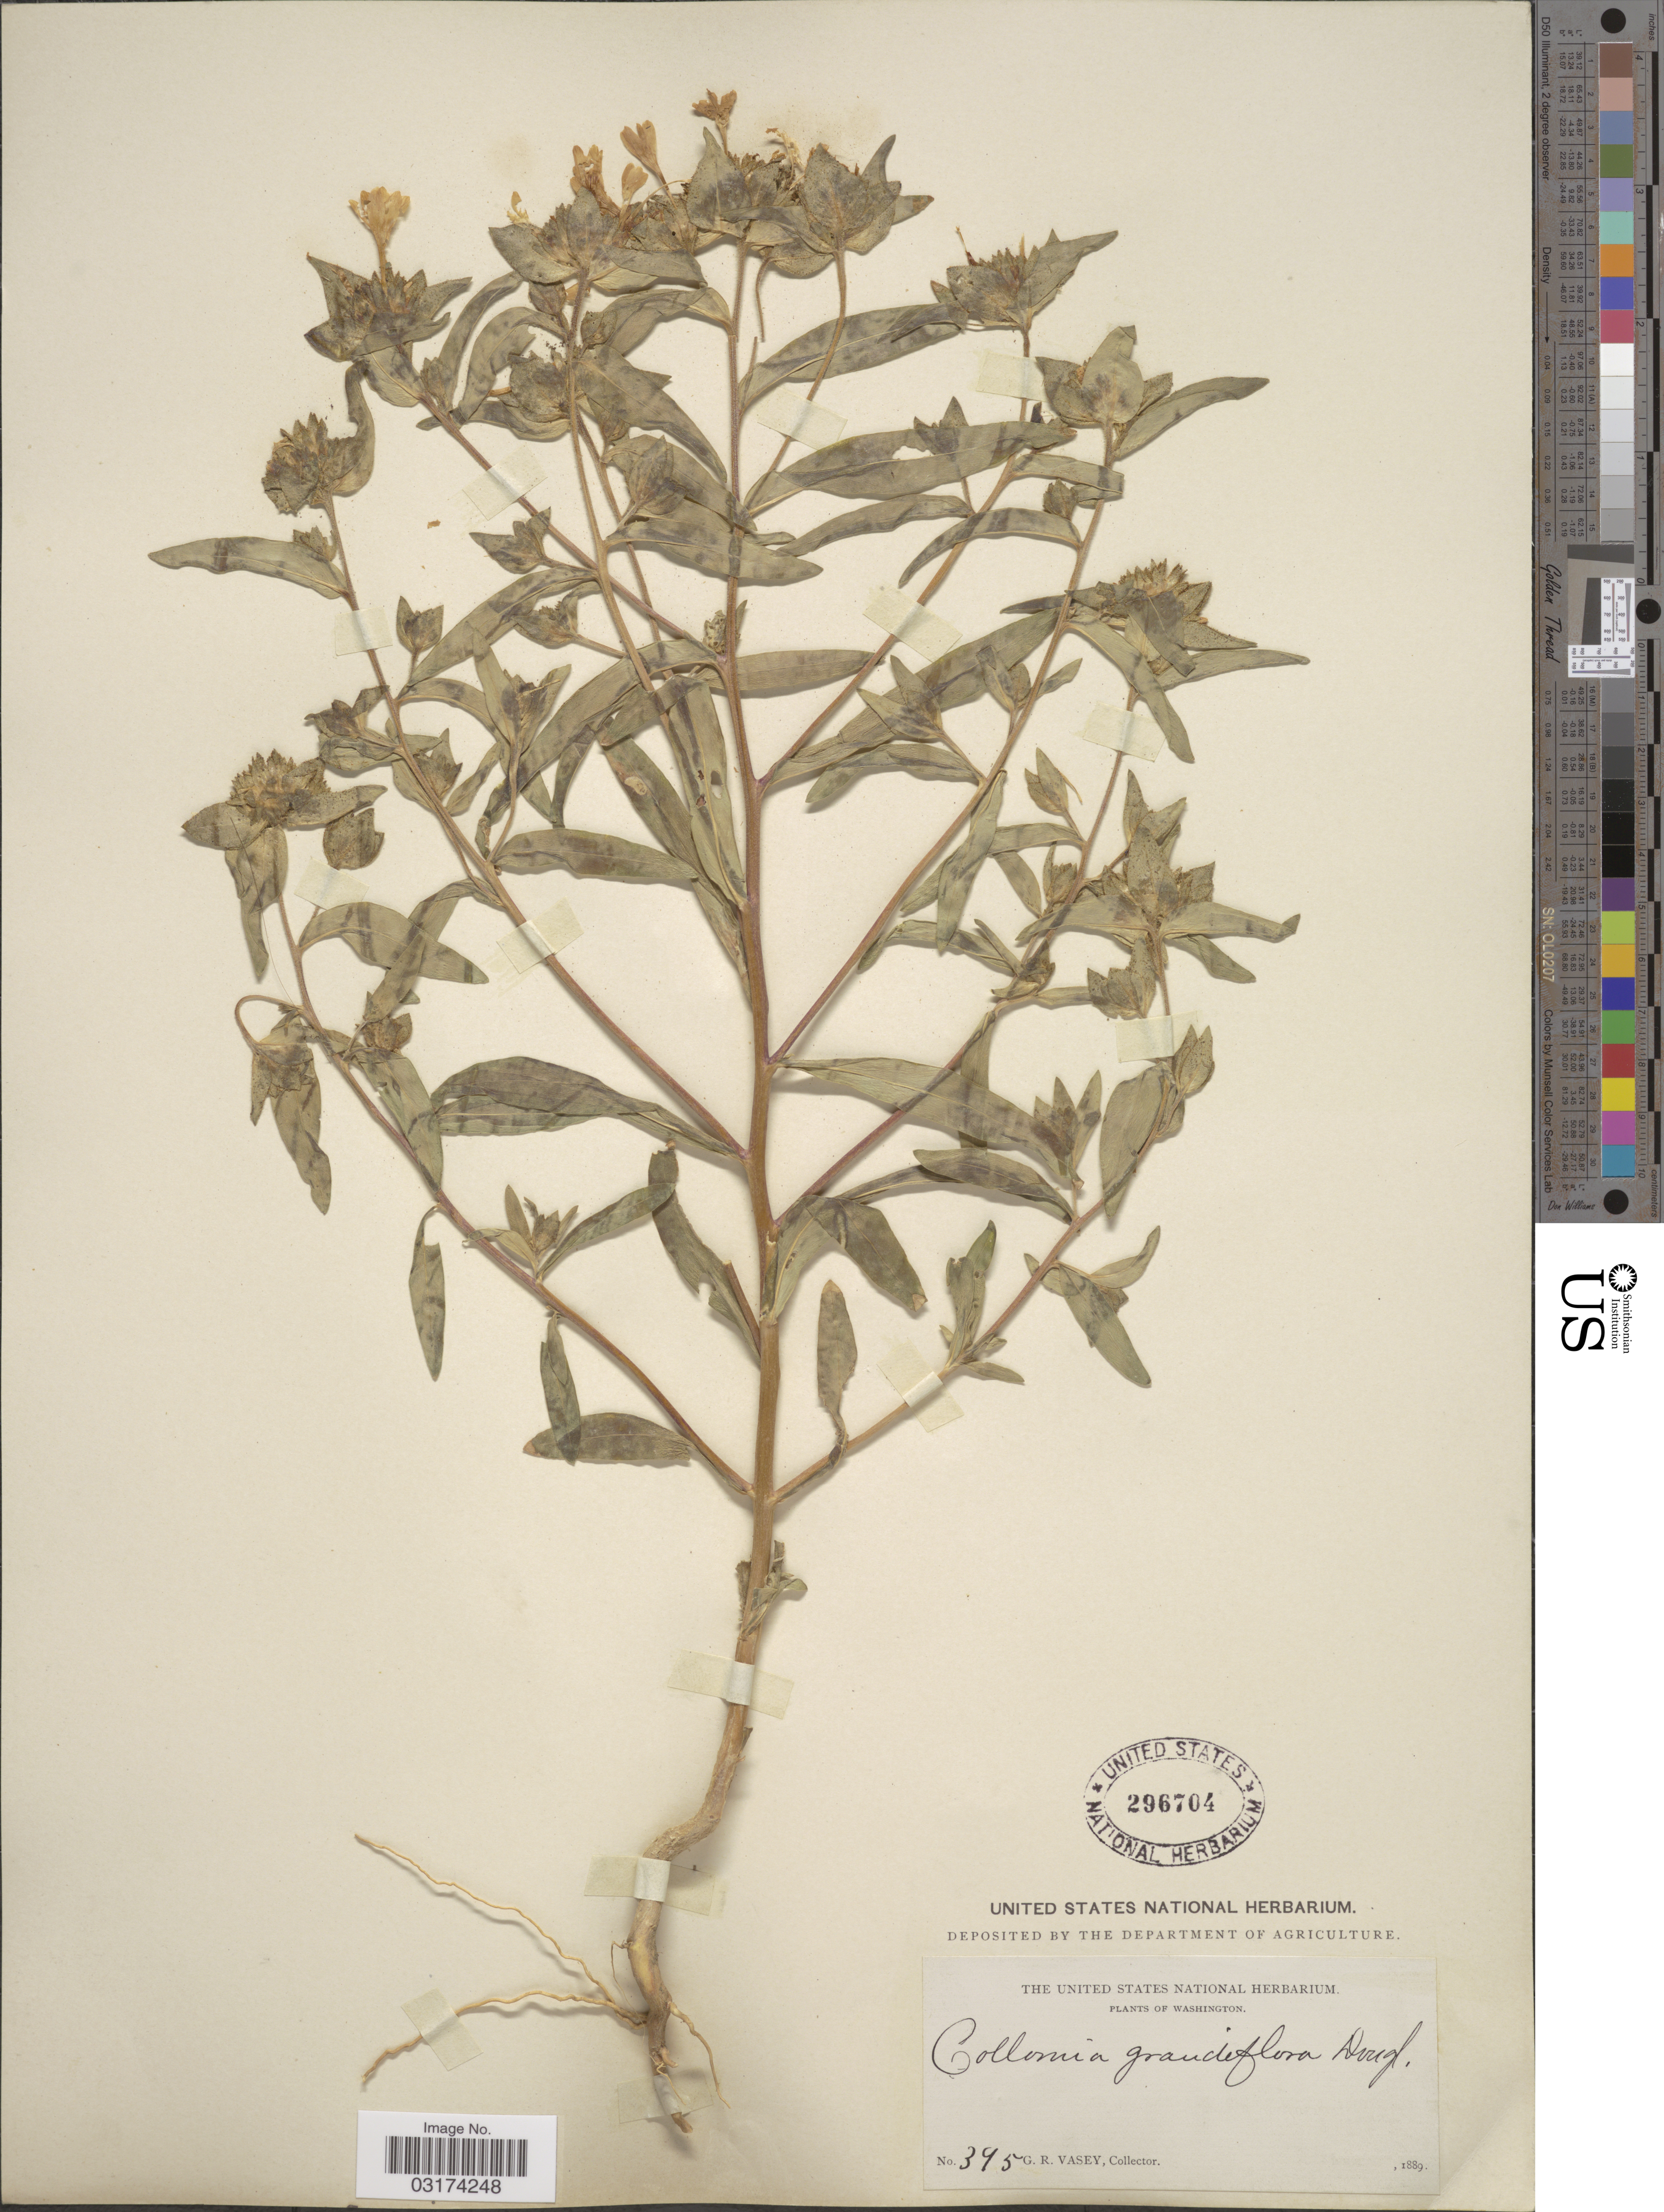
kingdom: Plantae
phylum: Tracheophyta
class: Magnoliopsida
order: Ericales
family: Polemoniaceae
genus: Collomia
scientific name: Collomia grandiflora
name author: Douglas ex Lindl.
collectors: G. R. Vasey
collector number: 395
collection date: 1889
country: United States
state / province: Washington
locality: Washington.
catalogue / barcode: US 296704